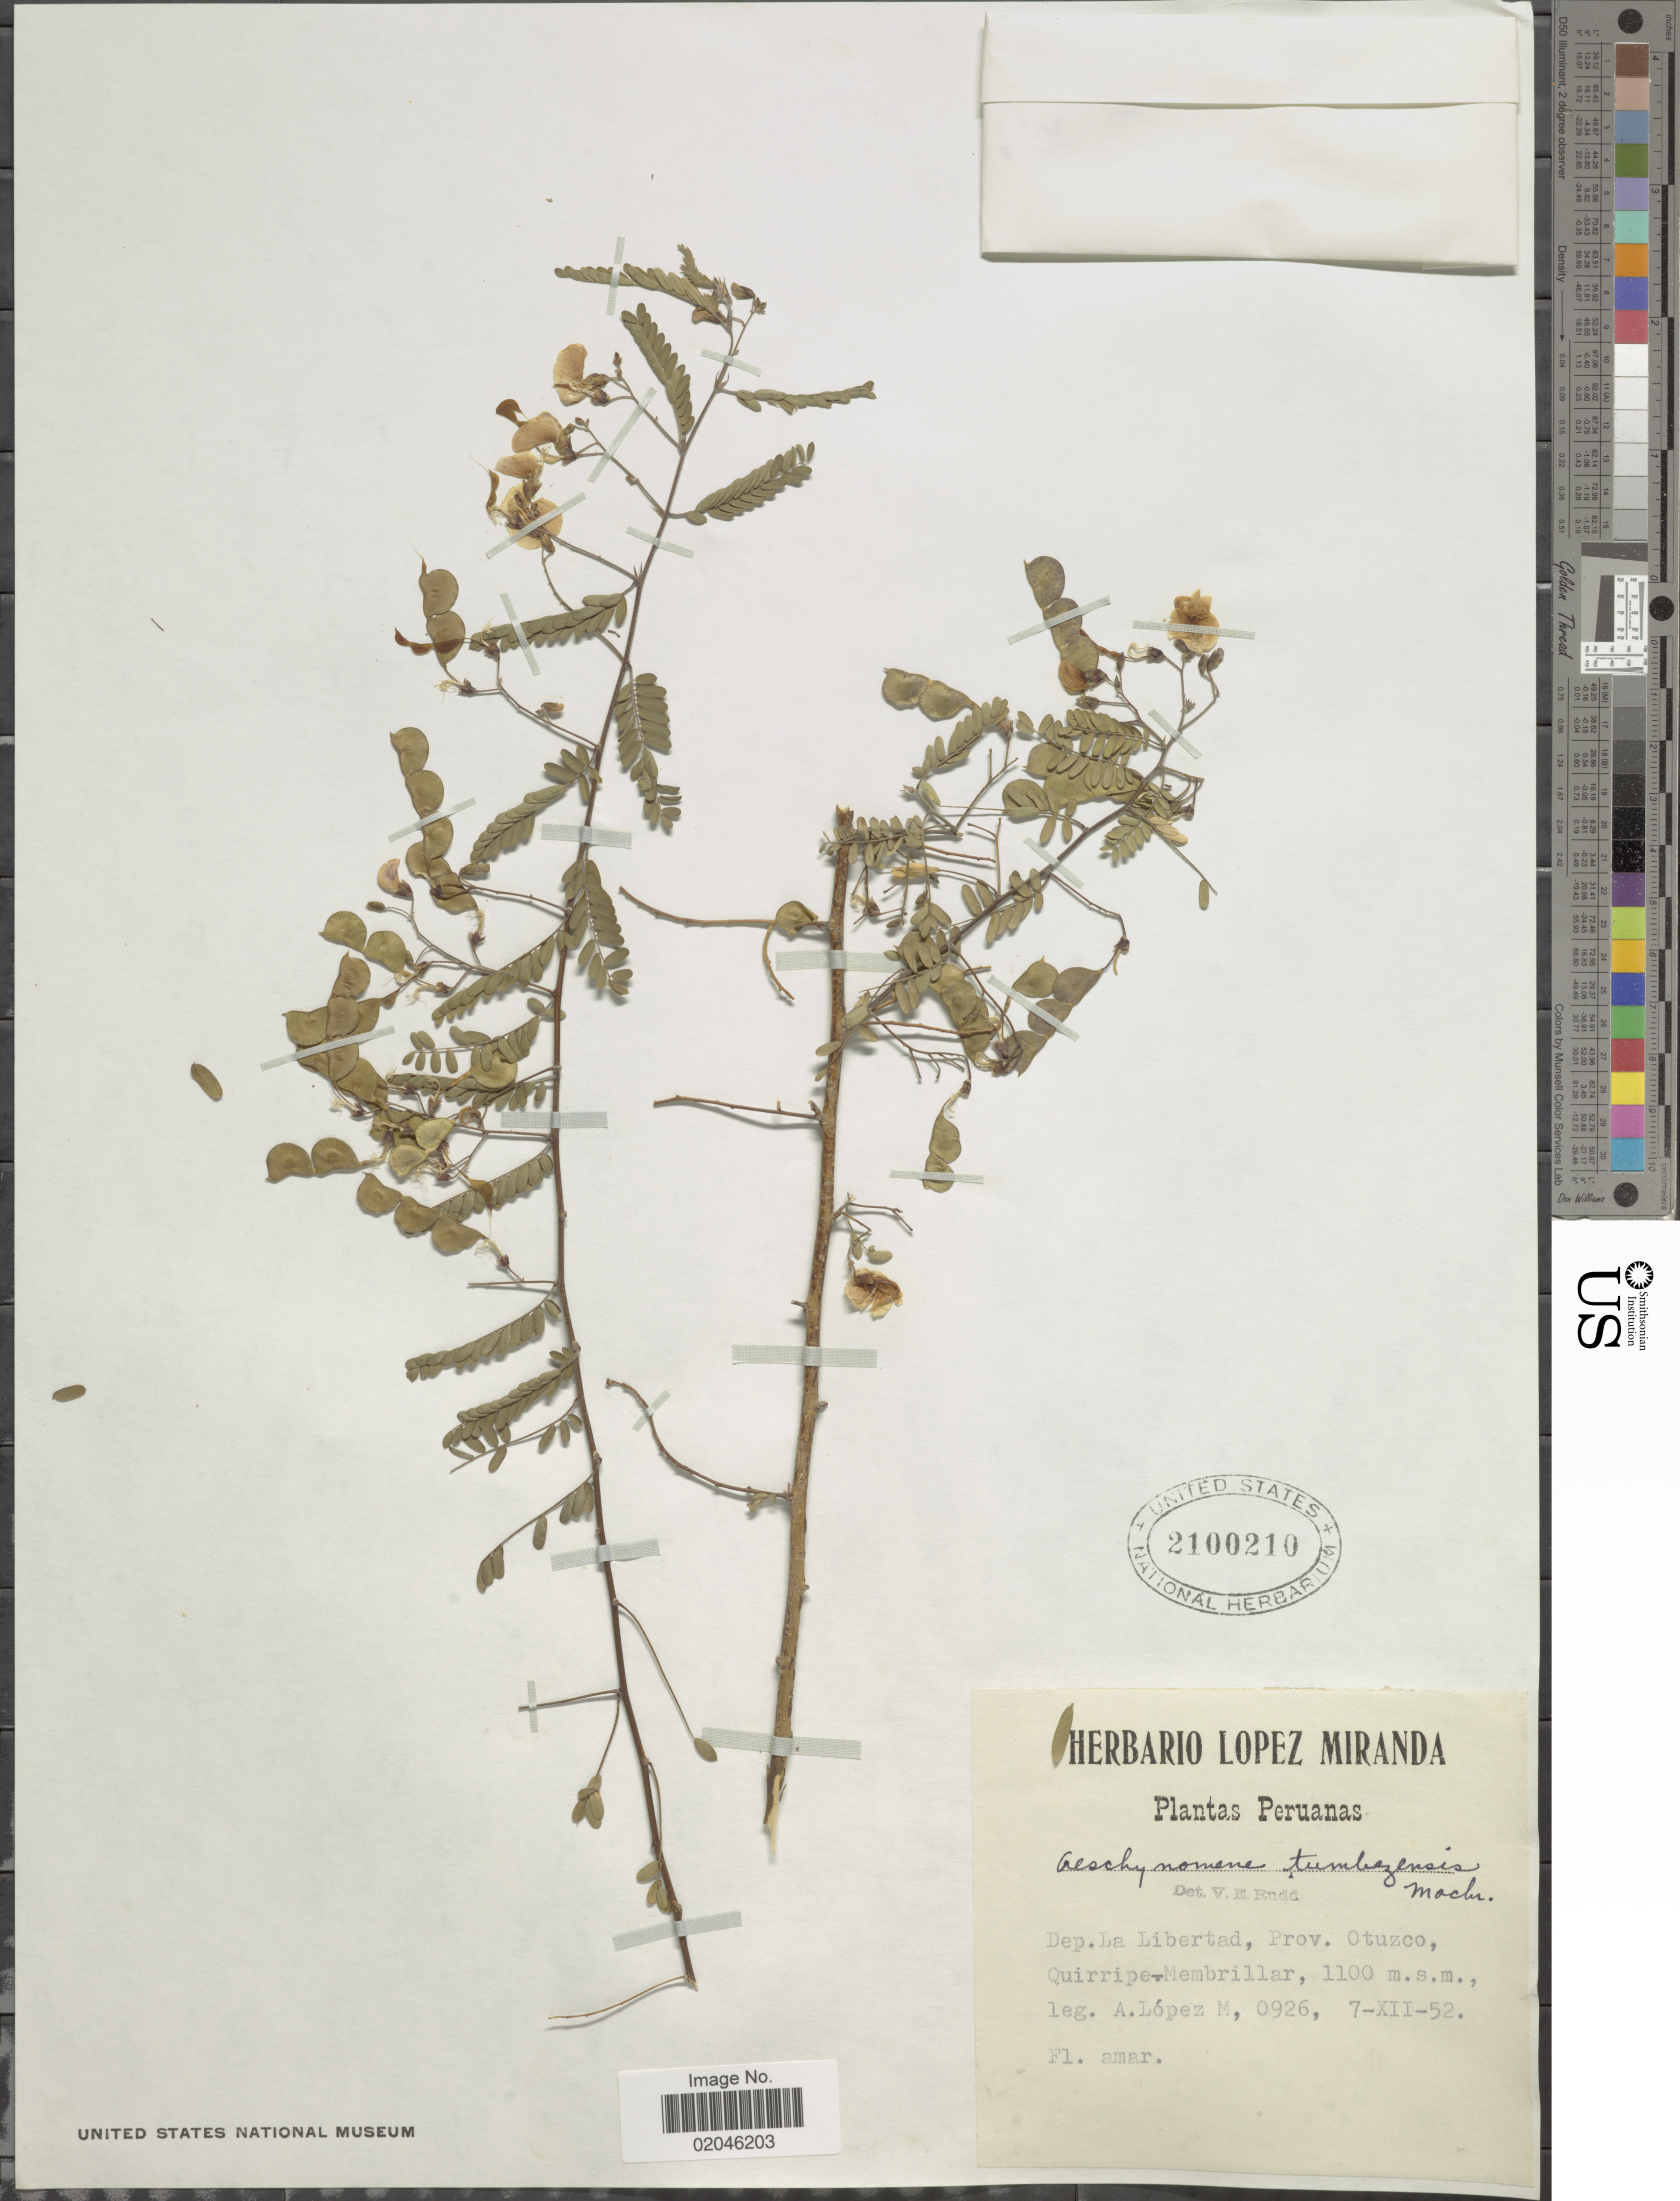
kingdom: Plantae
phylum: Tracheophyta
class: Magnoliopsida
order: Fabales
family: Fabaceae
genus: Aeschynomene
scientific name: Aeschynomene tumbezensis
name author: J.F. Macbr.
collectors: A. López M.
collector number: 0926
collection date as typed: Transcribed d/m/y: 7/12/52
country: Peru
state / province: La Libertad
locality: Prov. Otuzco, Quirripe-Membrillar.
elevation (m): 1100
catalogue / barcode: US 2100210